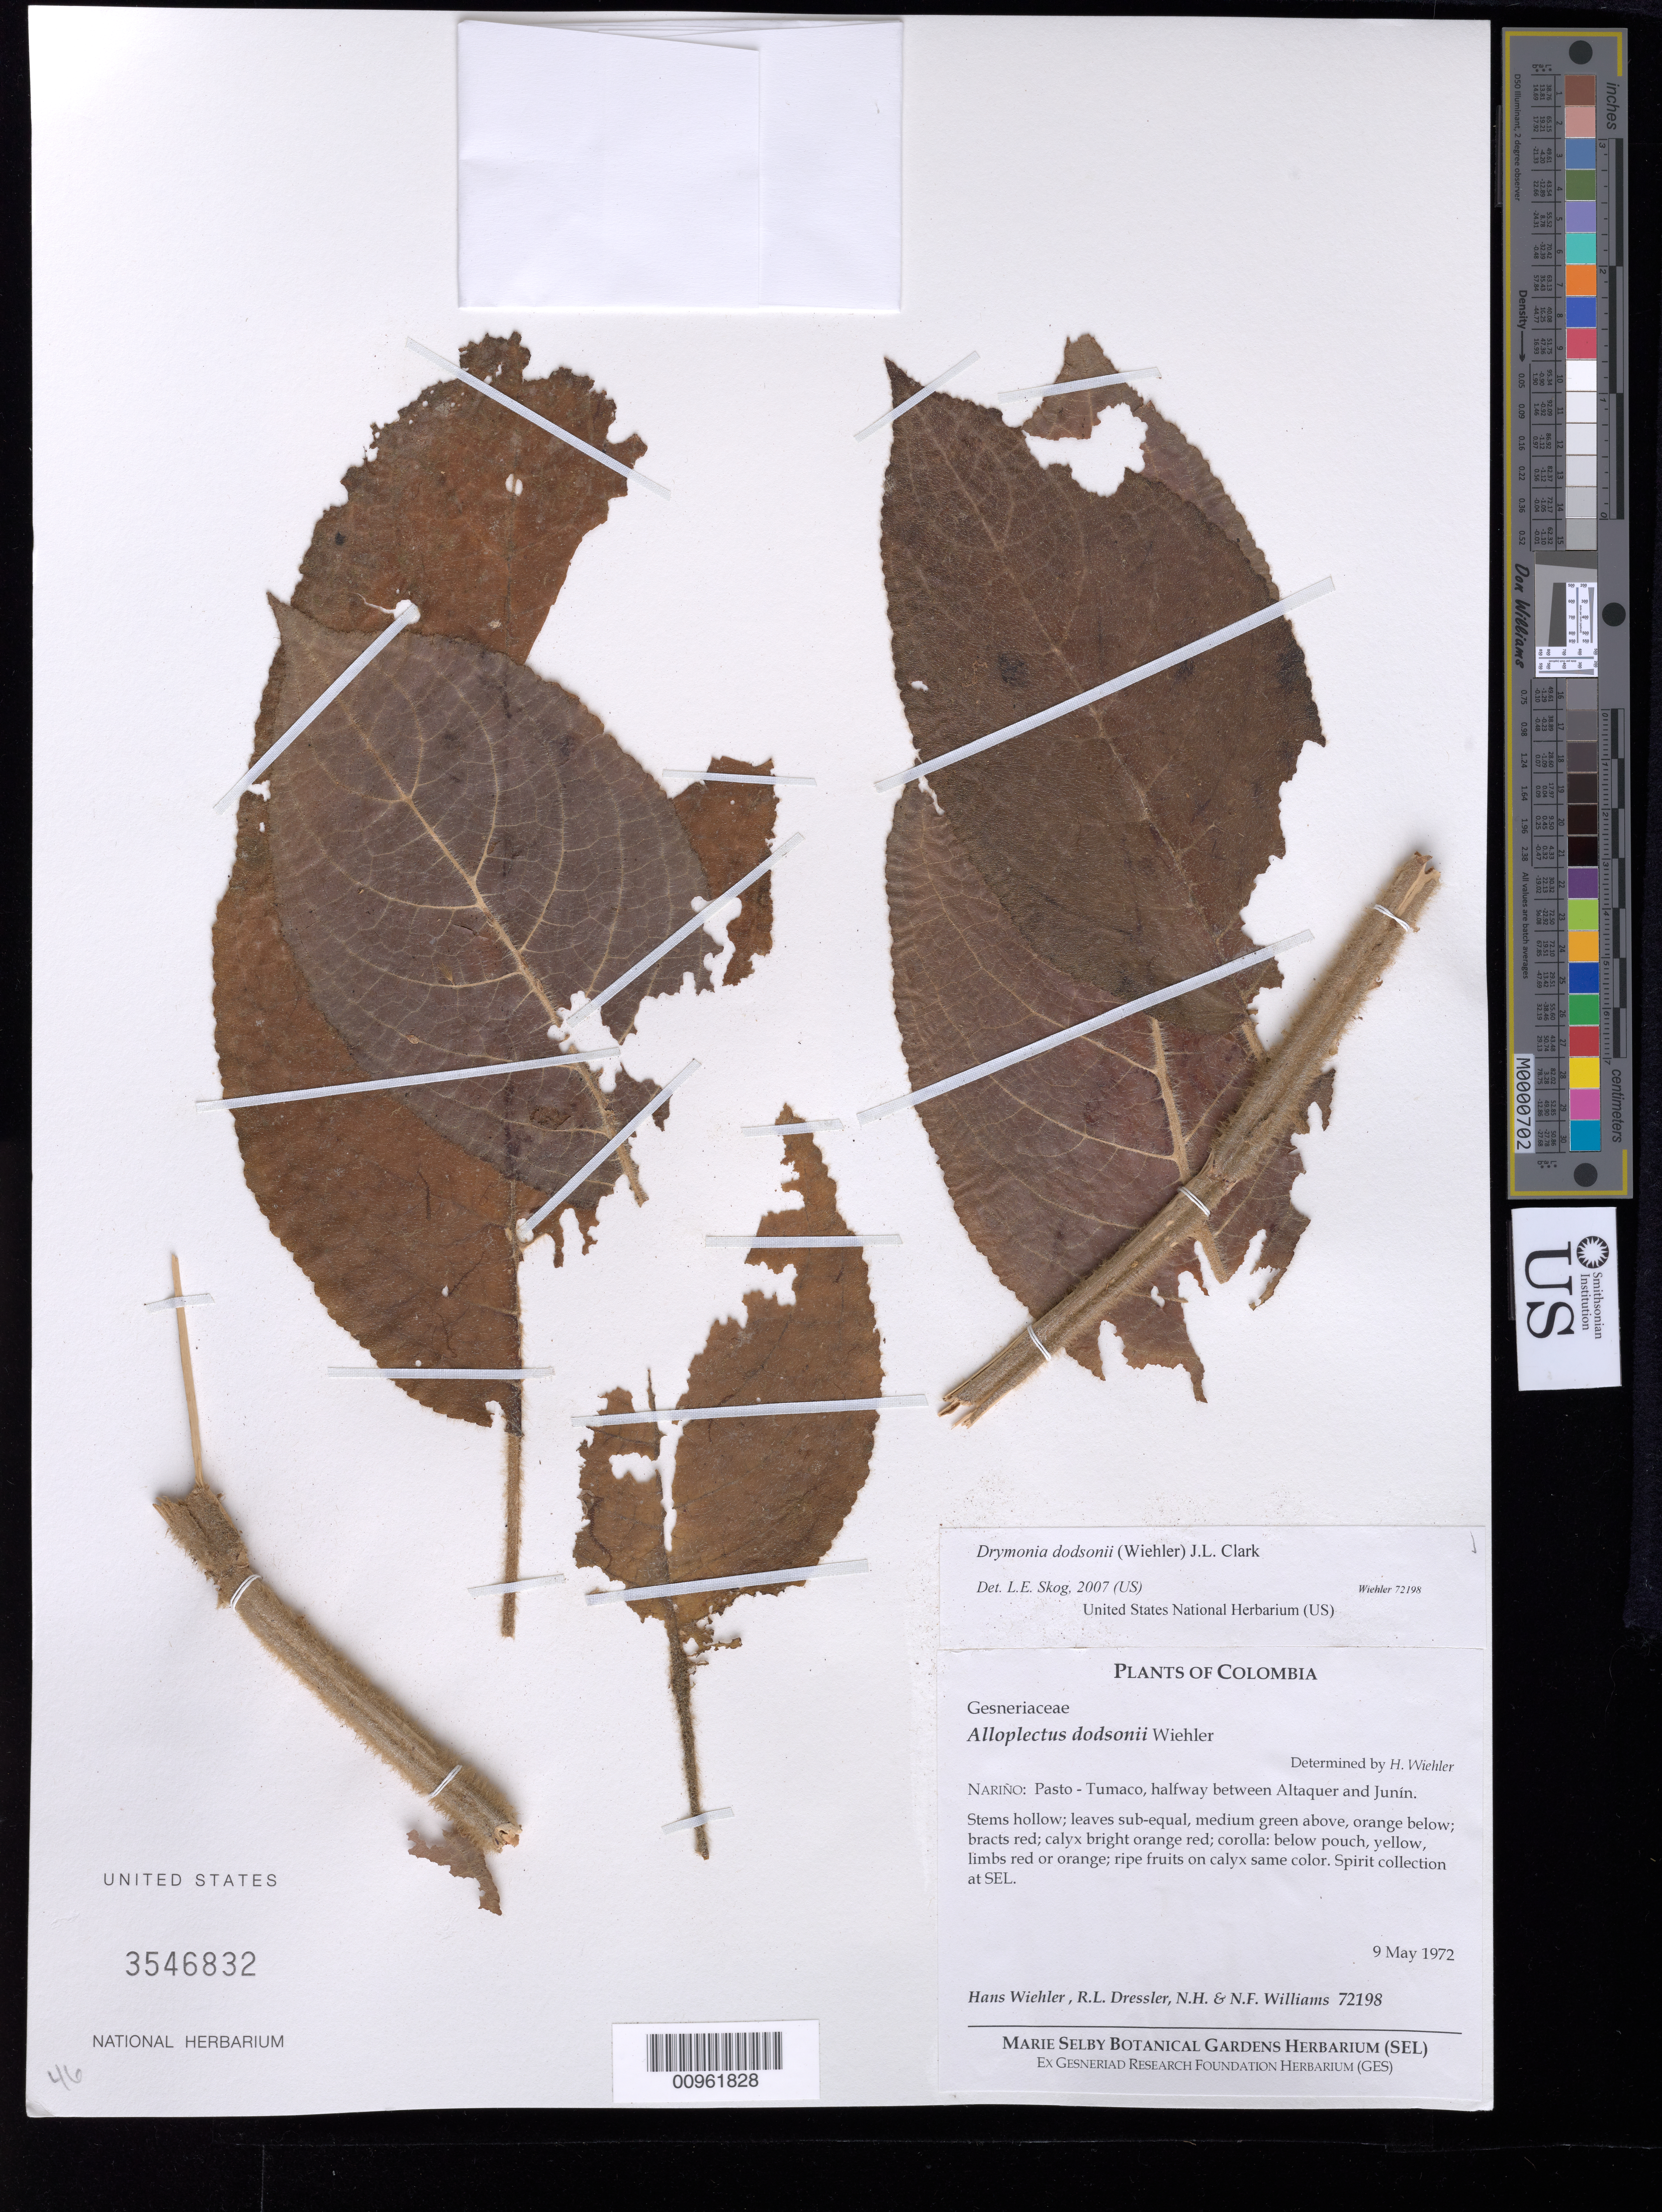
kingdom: Plantae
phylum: Tracheophyta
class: Magnoliopsida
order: Lamiales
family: Gesneriaceae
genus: Drymonia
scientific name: Drymonia dodsonii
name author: (Wiehler) J.L. Clark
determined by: Skog, Laurence E.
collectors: H. J. Wiehler, R. Dressler, N. H. Williams & N. Williams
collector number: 72198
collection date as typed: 09 May 1972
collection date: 1972-05-09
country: Colombia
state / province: Nariño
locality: Nariño: Pasto-Tumaco, halfway between Altaquer and Junin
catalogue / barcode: US 3546832